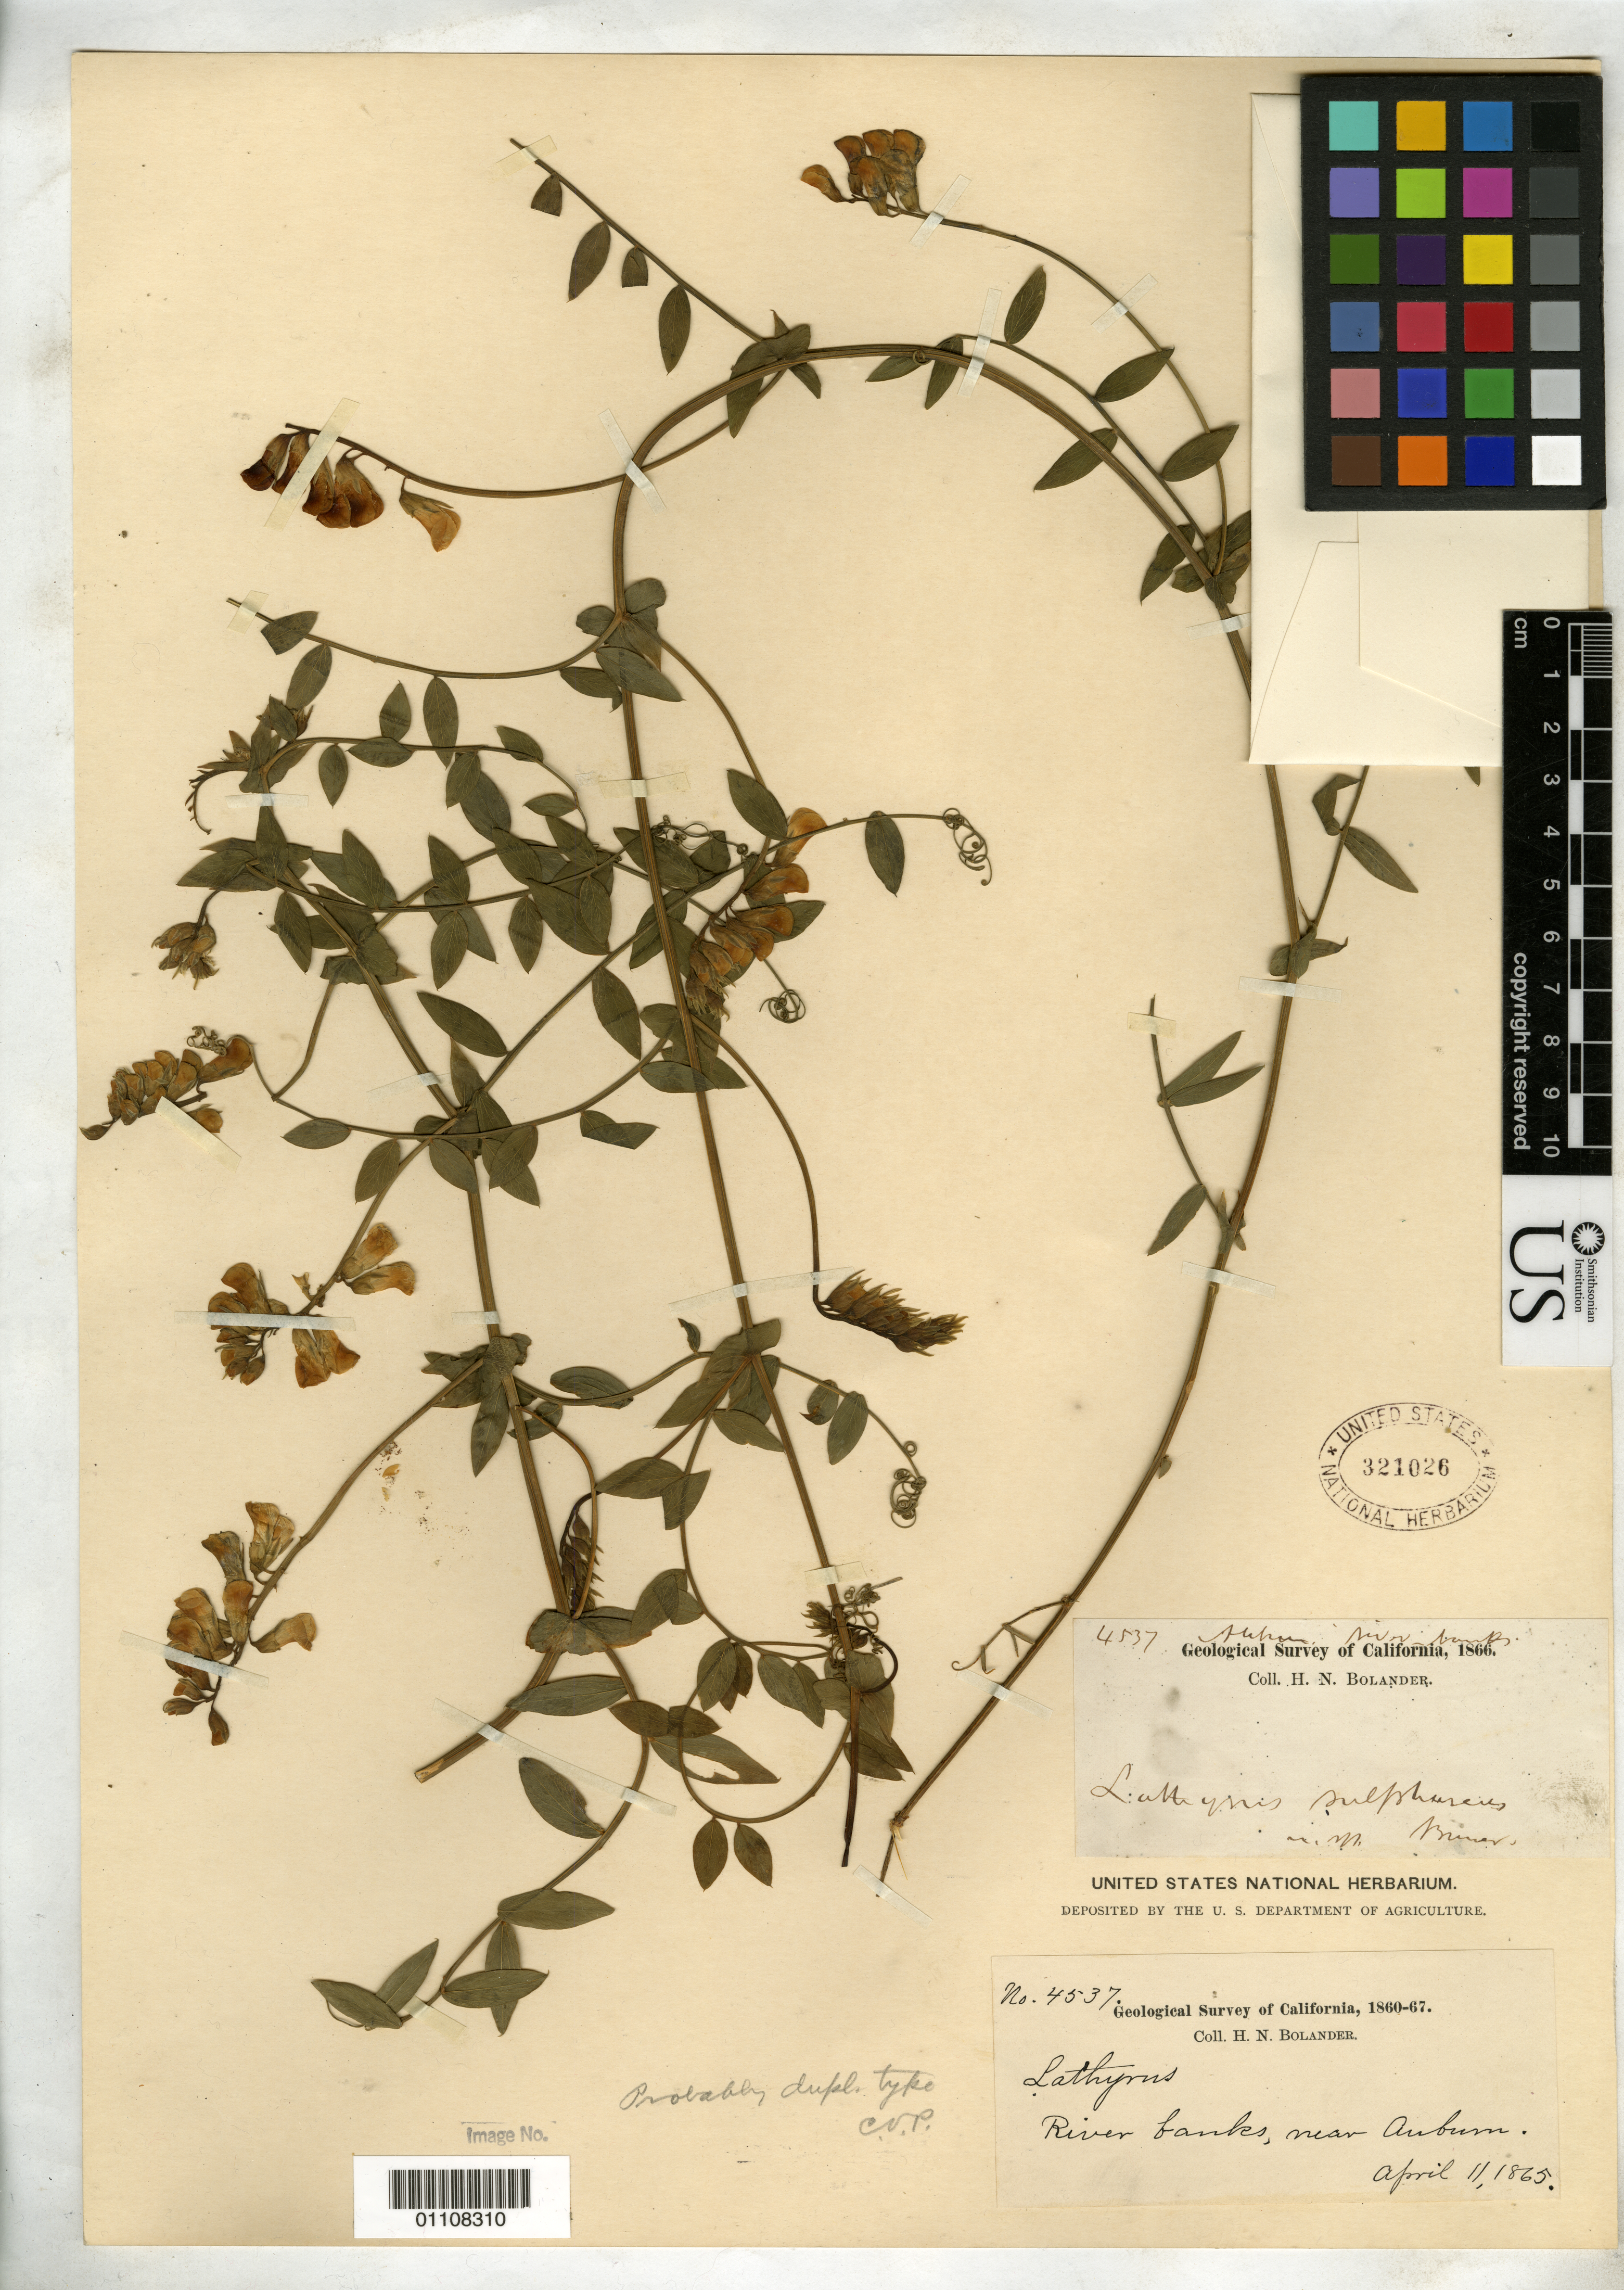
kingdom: Plantae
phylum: Tracheophyta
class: Magnoliopsida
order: Fabales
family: Fabaceae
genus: Lathyrus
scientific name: Lathyrus sulphureus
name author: W.H. Brewer ex A. Gray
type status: Possible Syntype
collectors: H. Bolander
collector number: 4537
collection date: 1865-04-11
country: United States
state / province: California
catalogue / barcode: US 321026